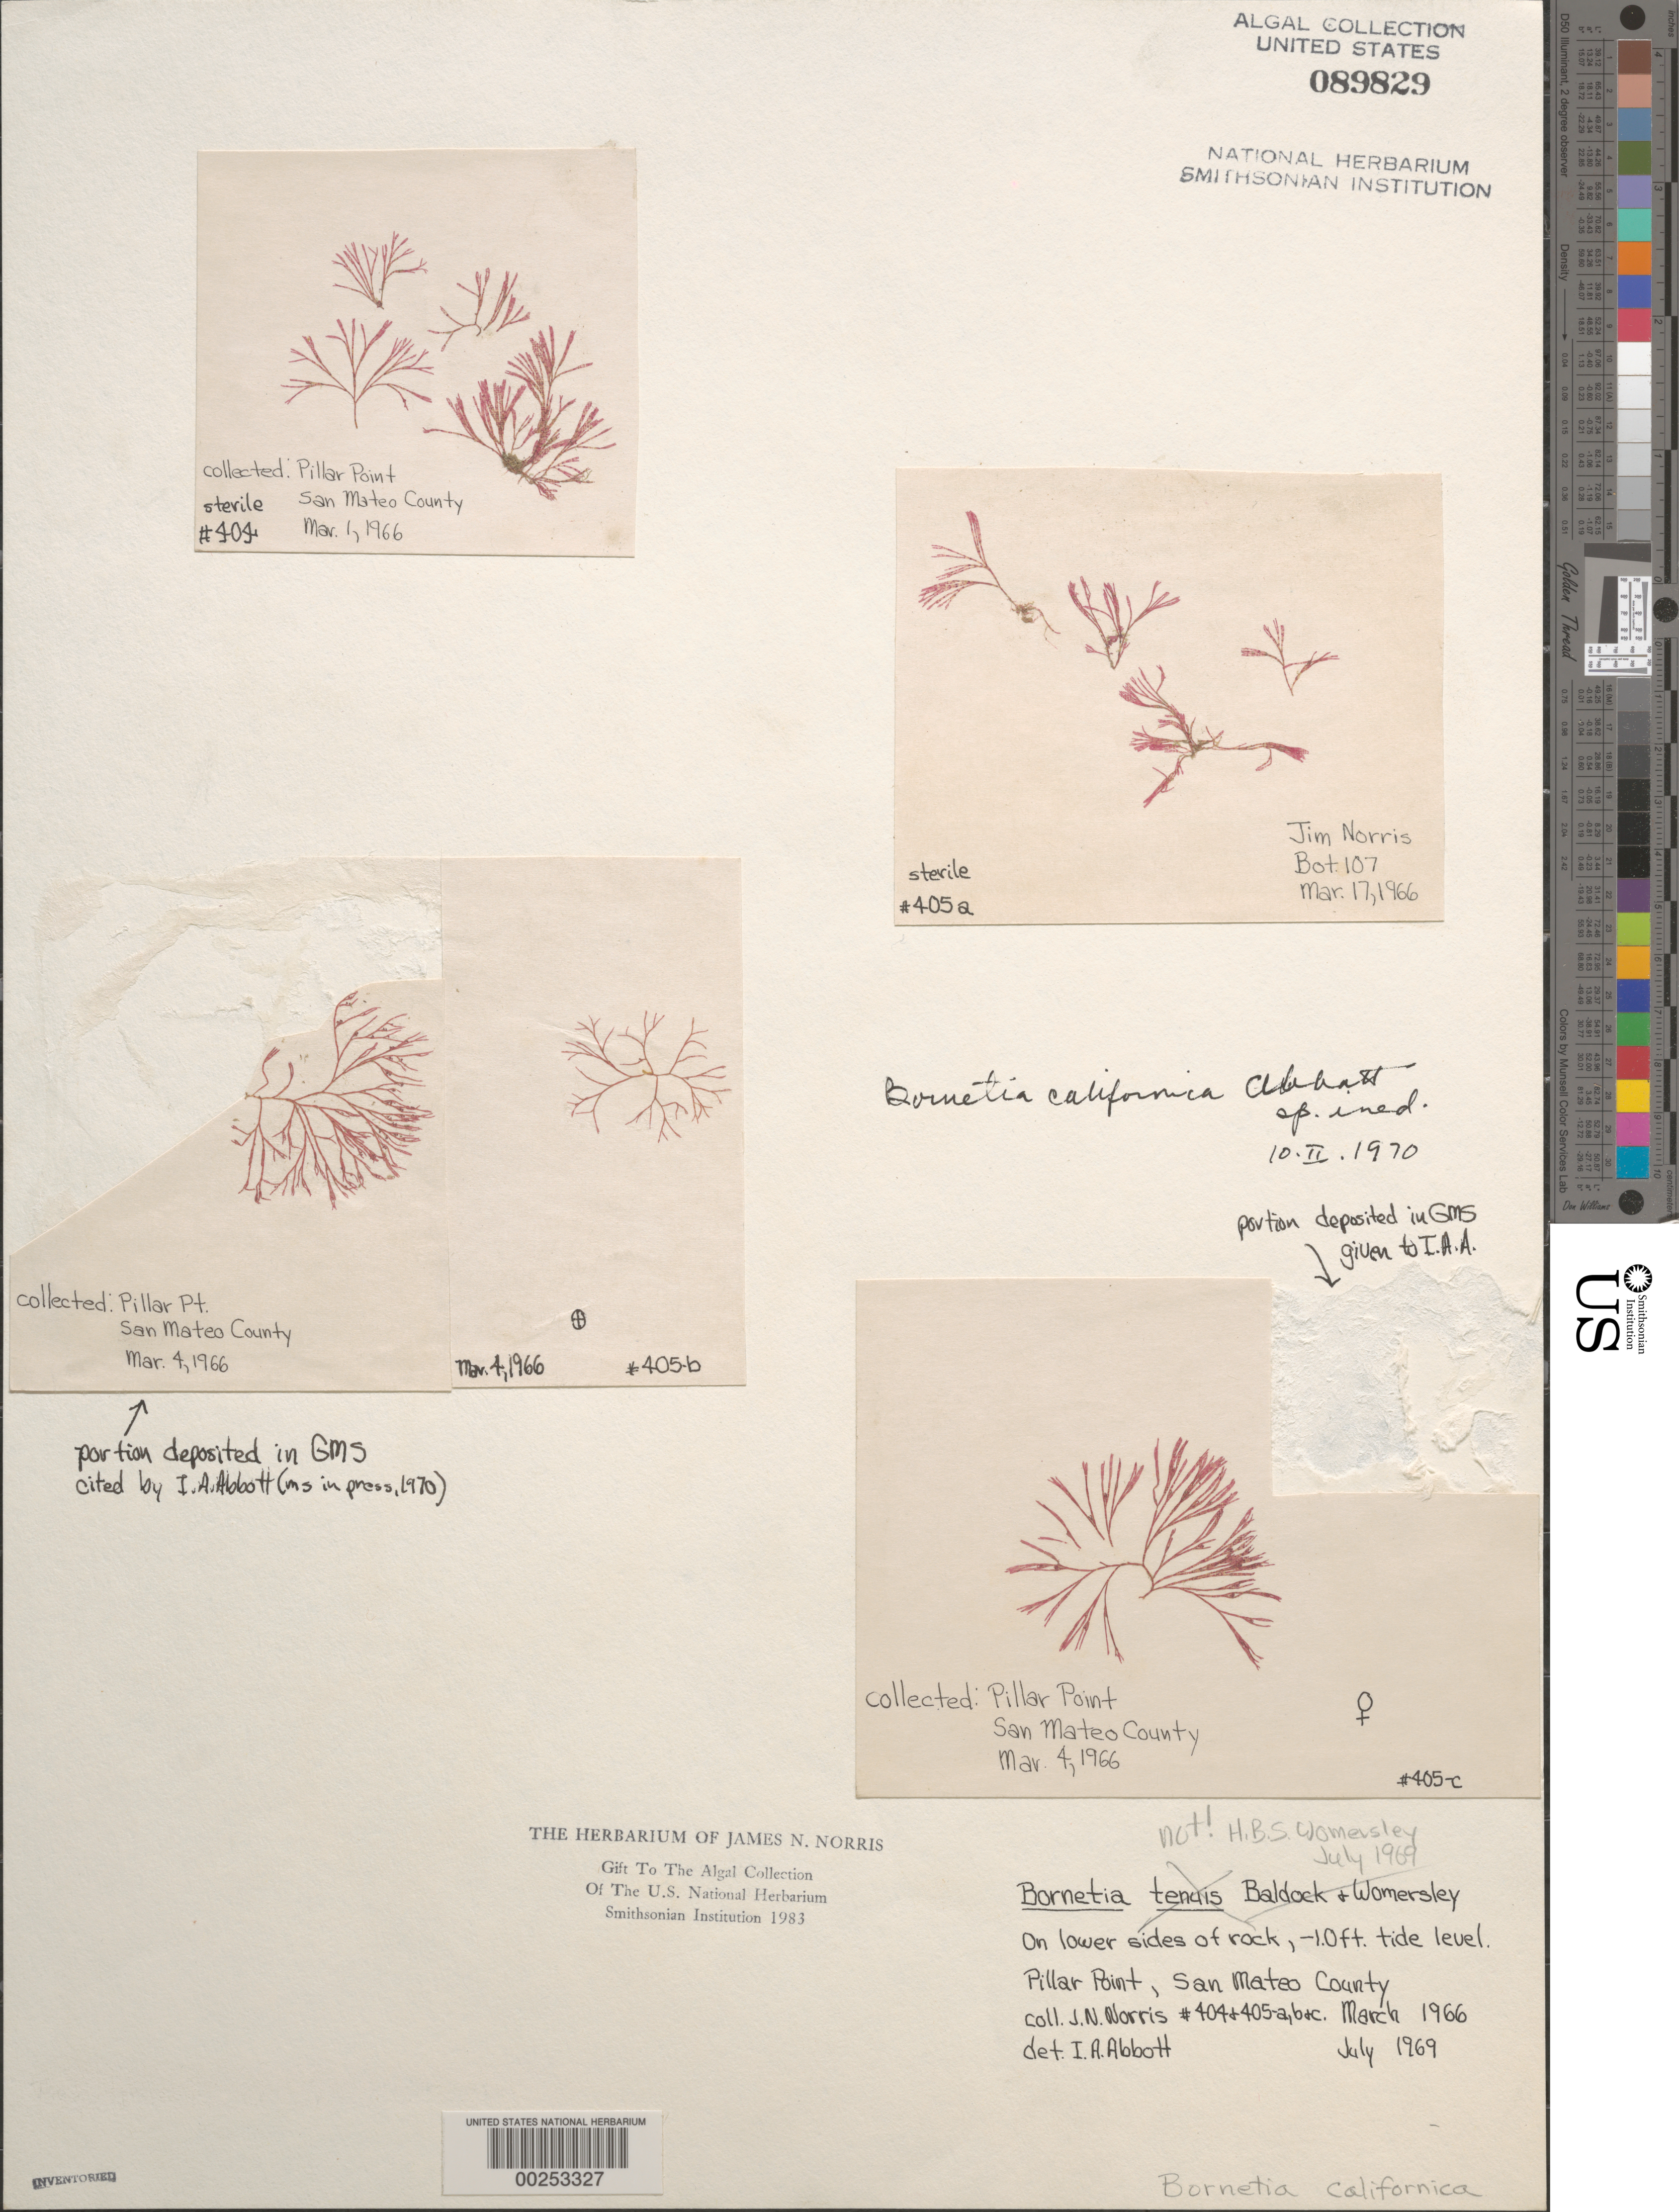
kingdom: Plantae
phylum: Rhodophyta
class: Florideophyceae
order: Ceramiales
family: Ceramiaceae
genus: Bornetia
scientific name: Bornetia californica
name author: I.A. Abbott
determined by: Abbott, Isabella A.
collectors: J. N. Norris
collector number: JN-404 & JN-405A & JN-405B & JN-405C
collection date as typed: Mar 1966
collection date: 1966-03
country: United States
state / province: California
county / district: San Mateo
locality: Pillar Point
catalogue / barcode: US 89829